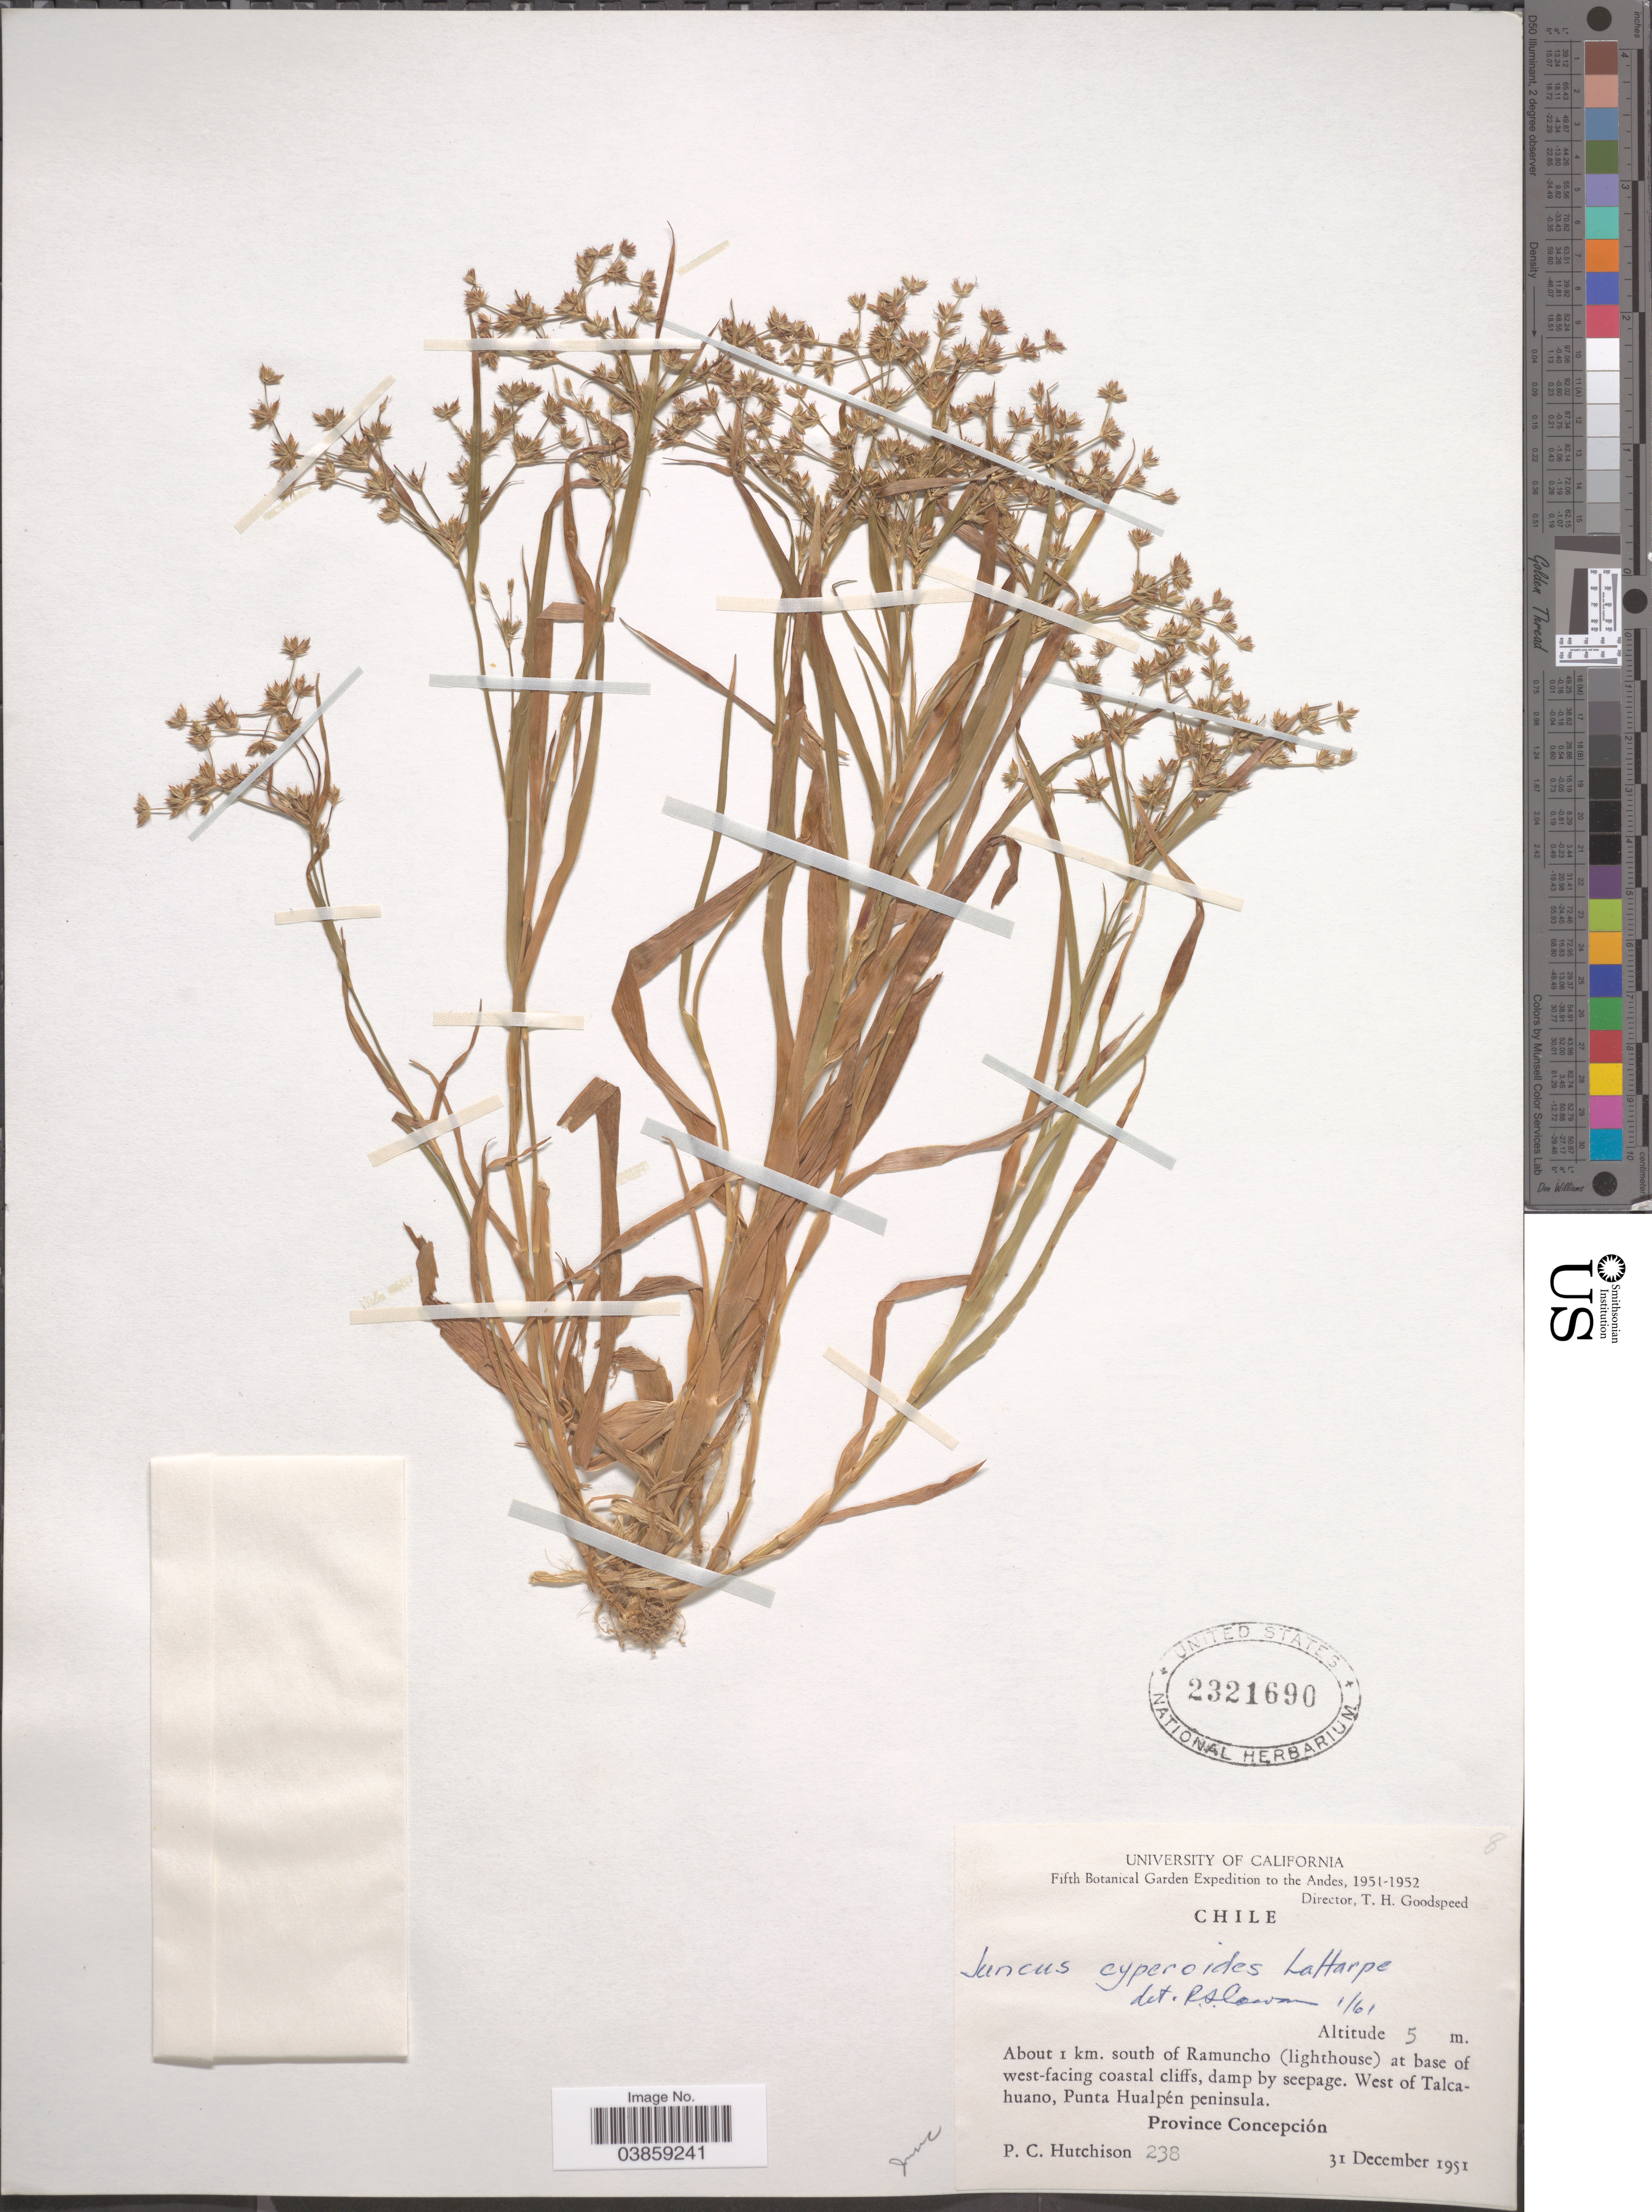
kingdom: Plantae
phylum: Tracheophyta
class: Liliopsida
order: Poales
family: Juncaceae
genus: Juncus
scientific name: Juncus cyperoides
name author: Laharpe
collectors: P. C. Hutchison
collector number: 238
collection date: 1951-12-31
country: Chile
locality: The Andes. About 1 km. south of Ramuncho (lighthouse) at base of west-facing coastal cliffs. West of Talcahuano, Punta Hualpén peninsula. Province Concepción.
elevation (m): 5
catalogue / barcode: US 2321690